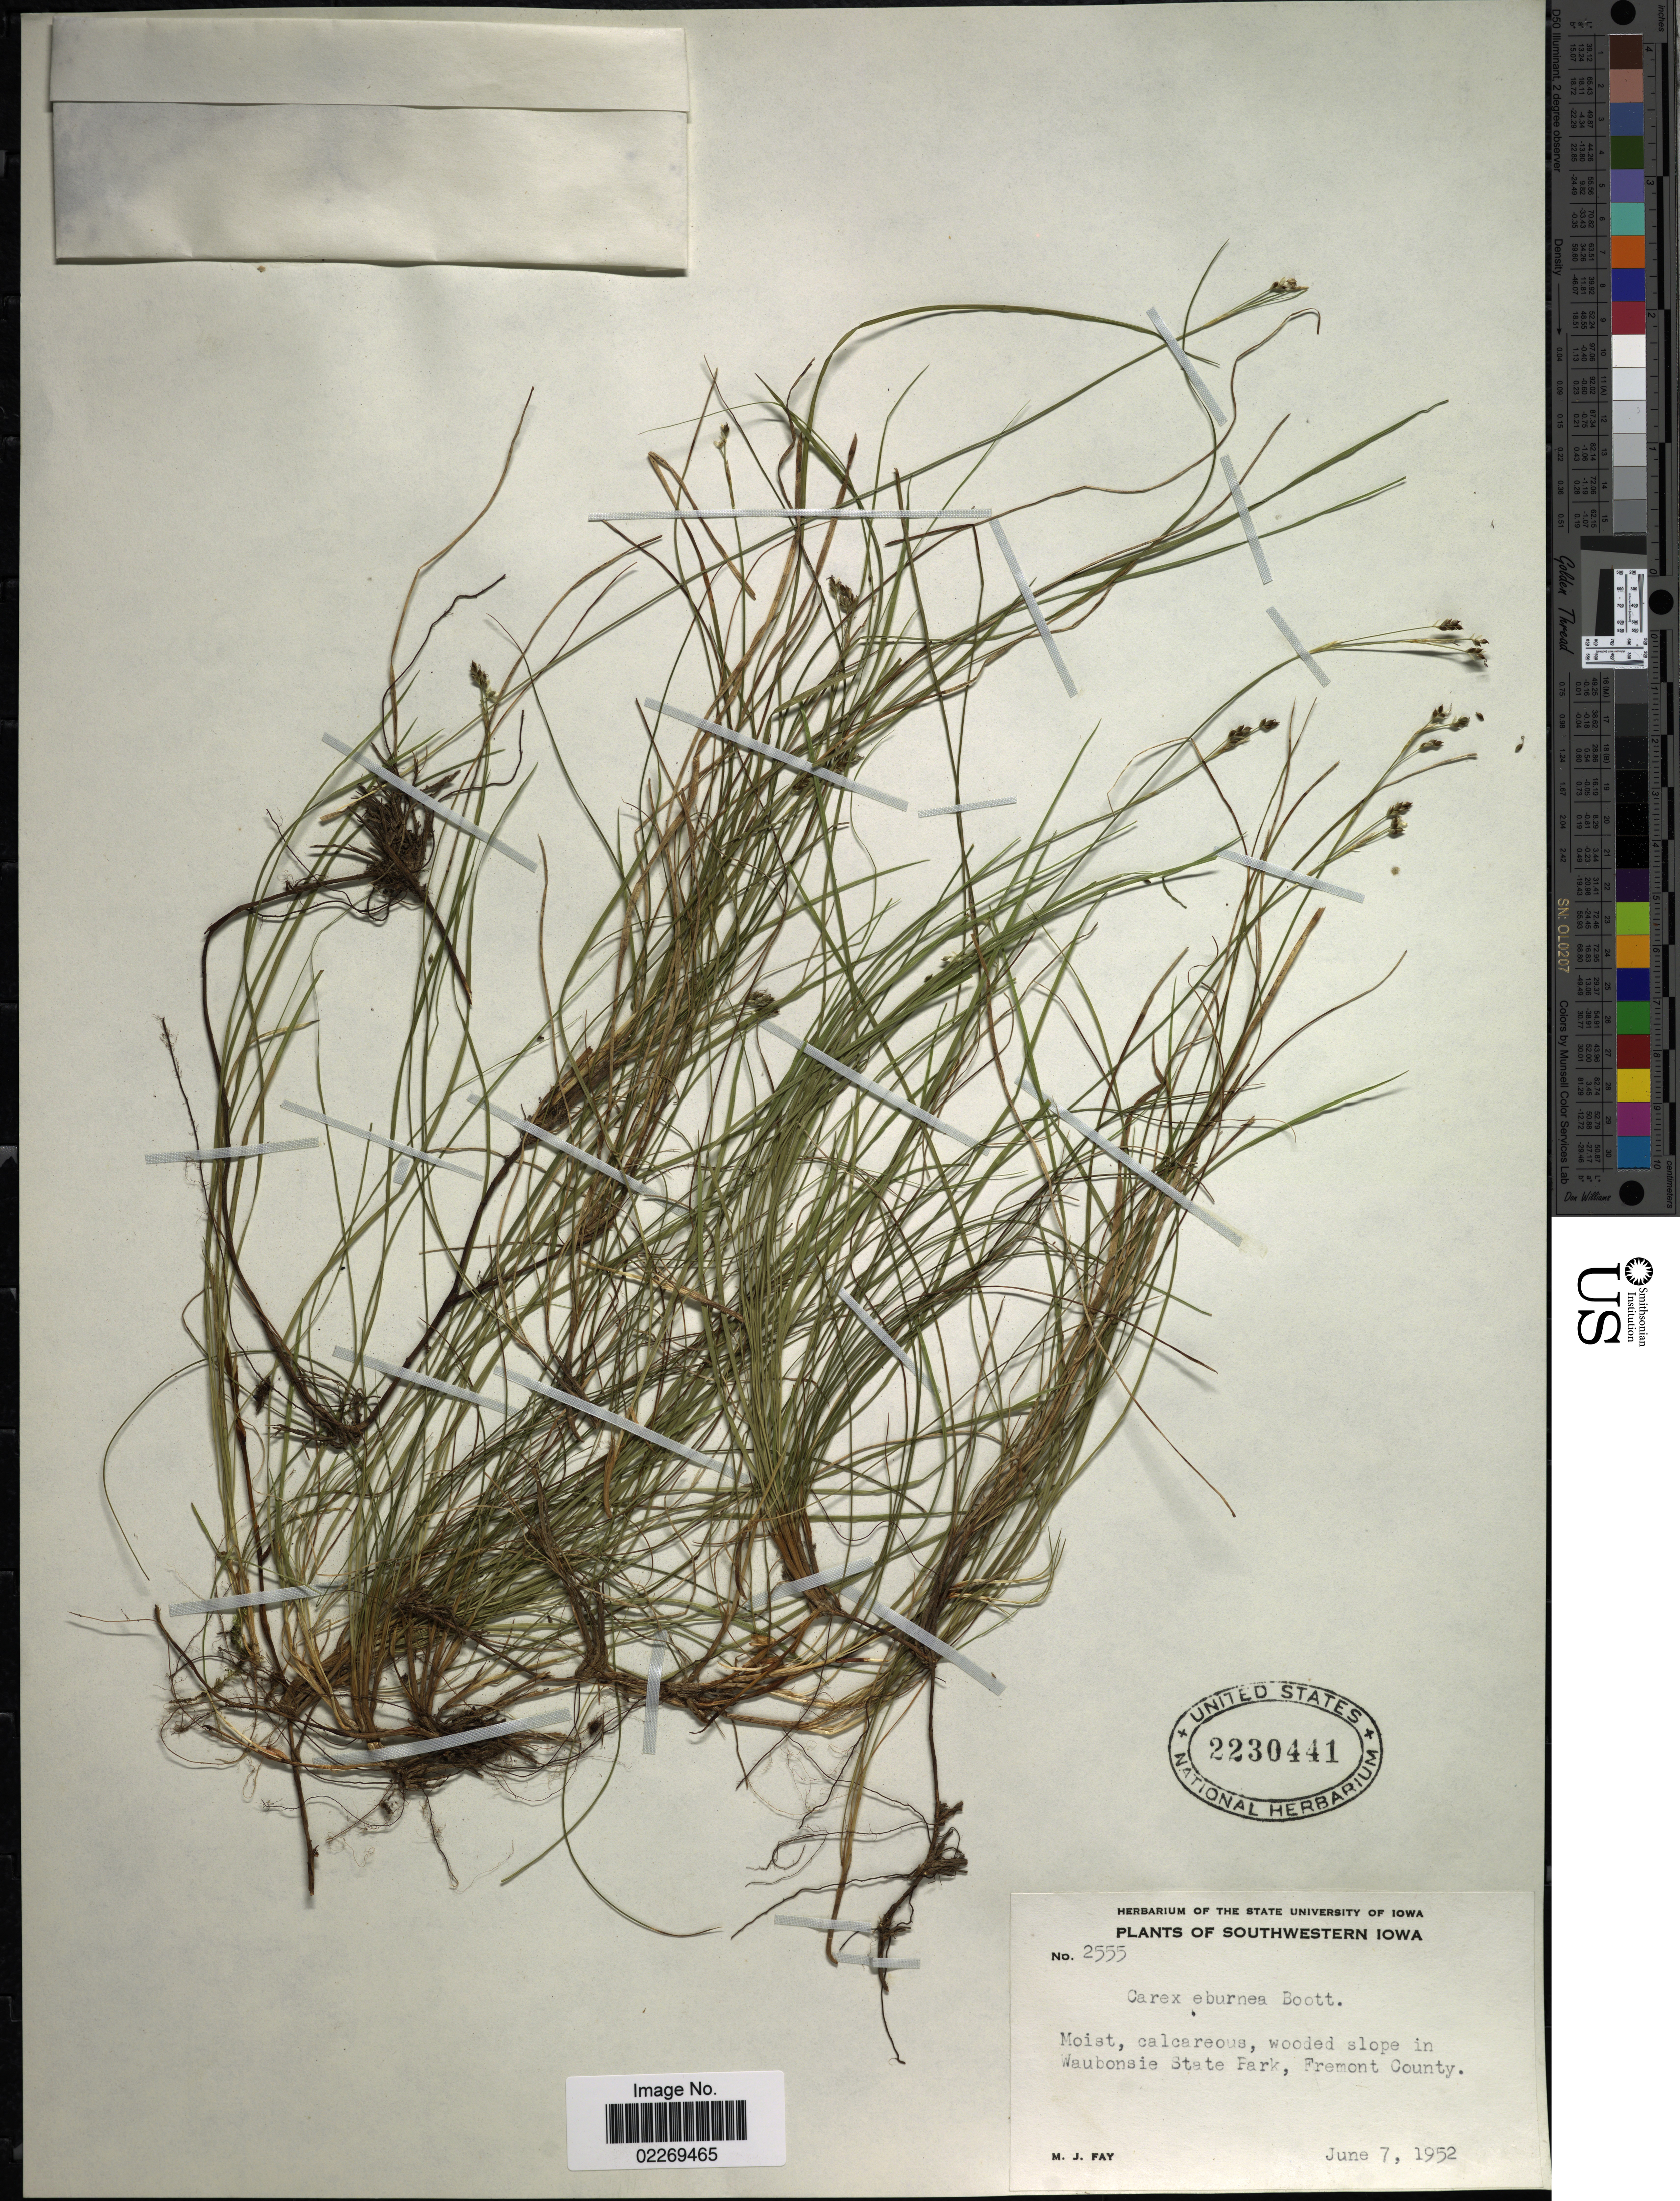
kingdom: Plantae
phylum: Tracheophyta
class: Liliopsida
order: Poales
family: Cyperaceae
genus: Carex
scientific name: Carex eburnea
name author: Boott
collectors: M. Fay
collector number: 2555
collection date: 1952-06-07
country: United States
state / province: Iowa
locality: Southwestern Iowa, Wooded slope in Waubonsie State Park, Fremont County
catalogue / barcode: US 2230441